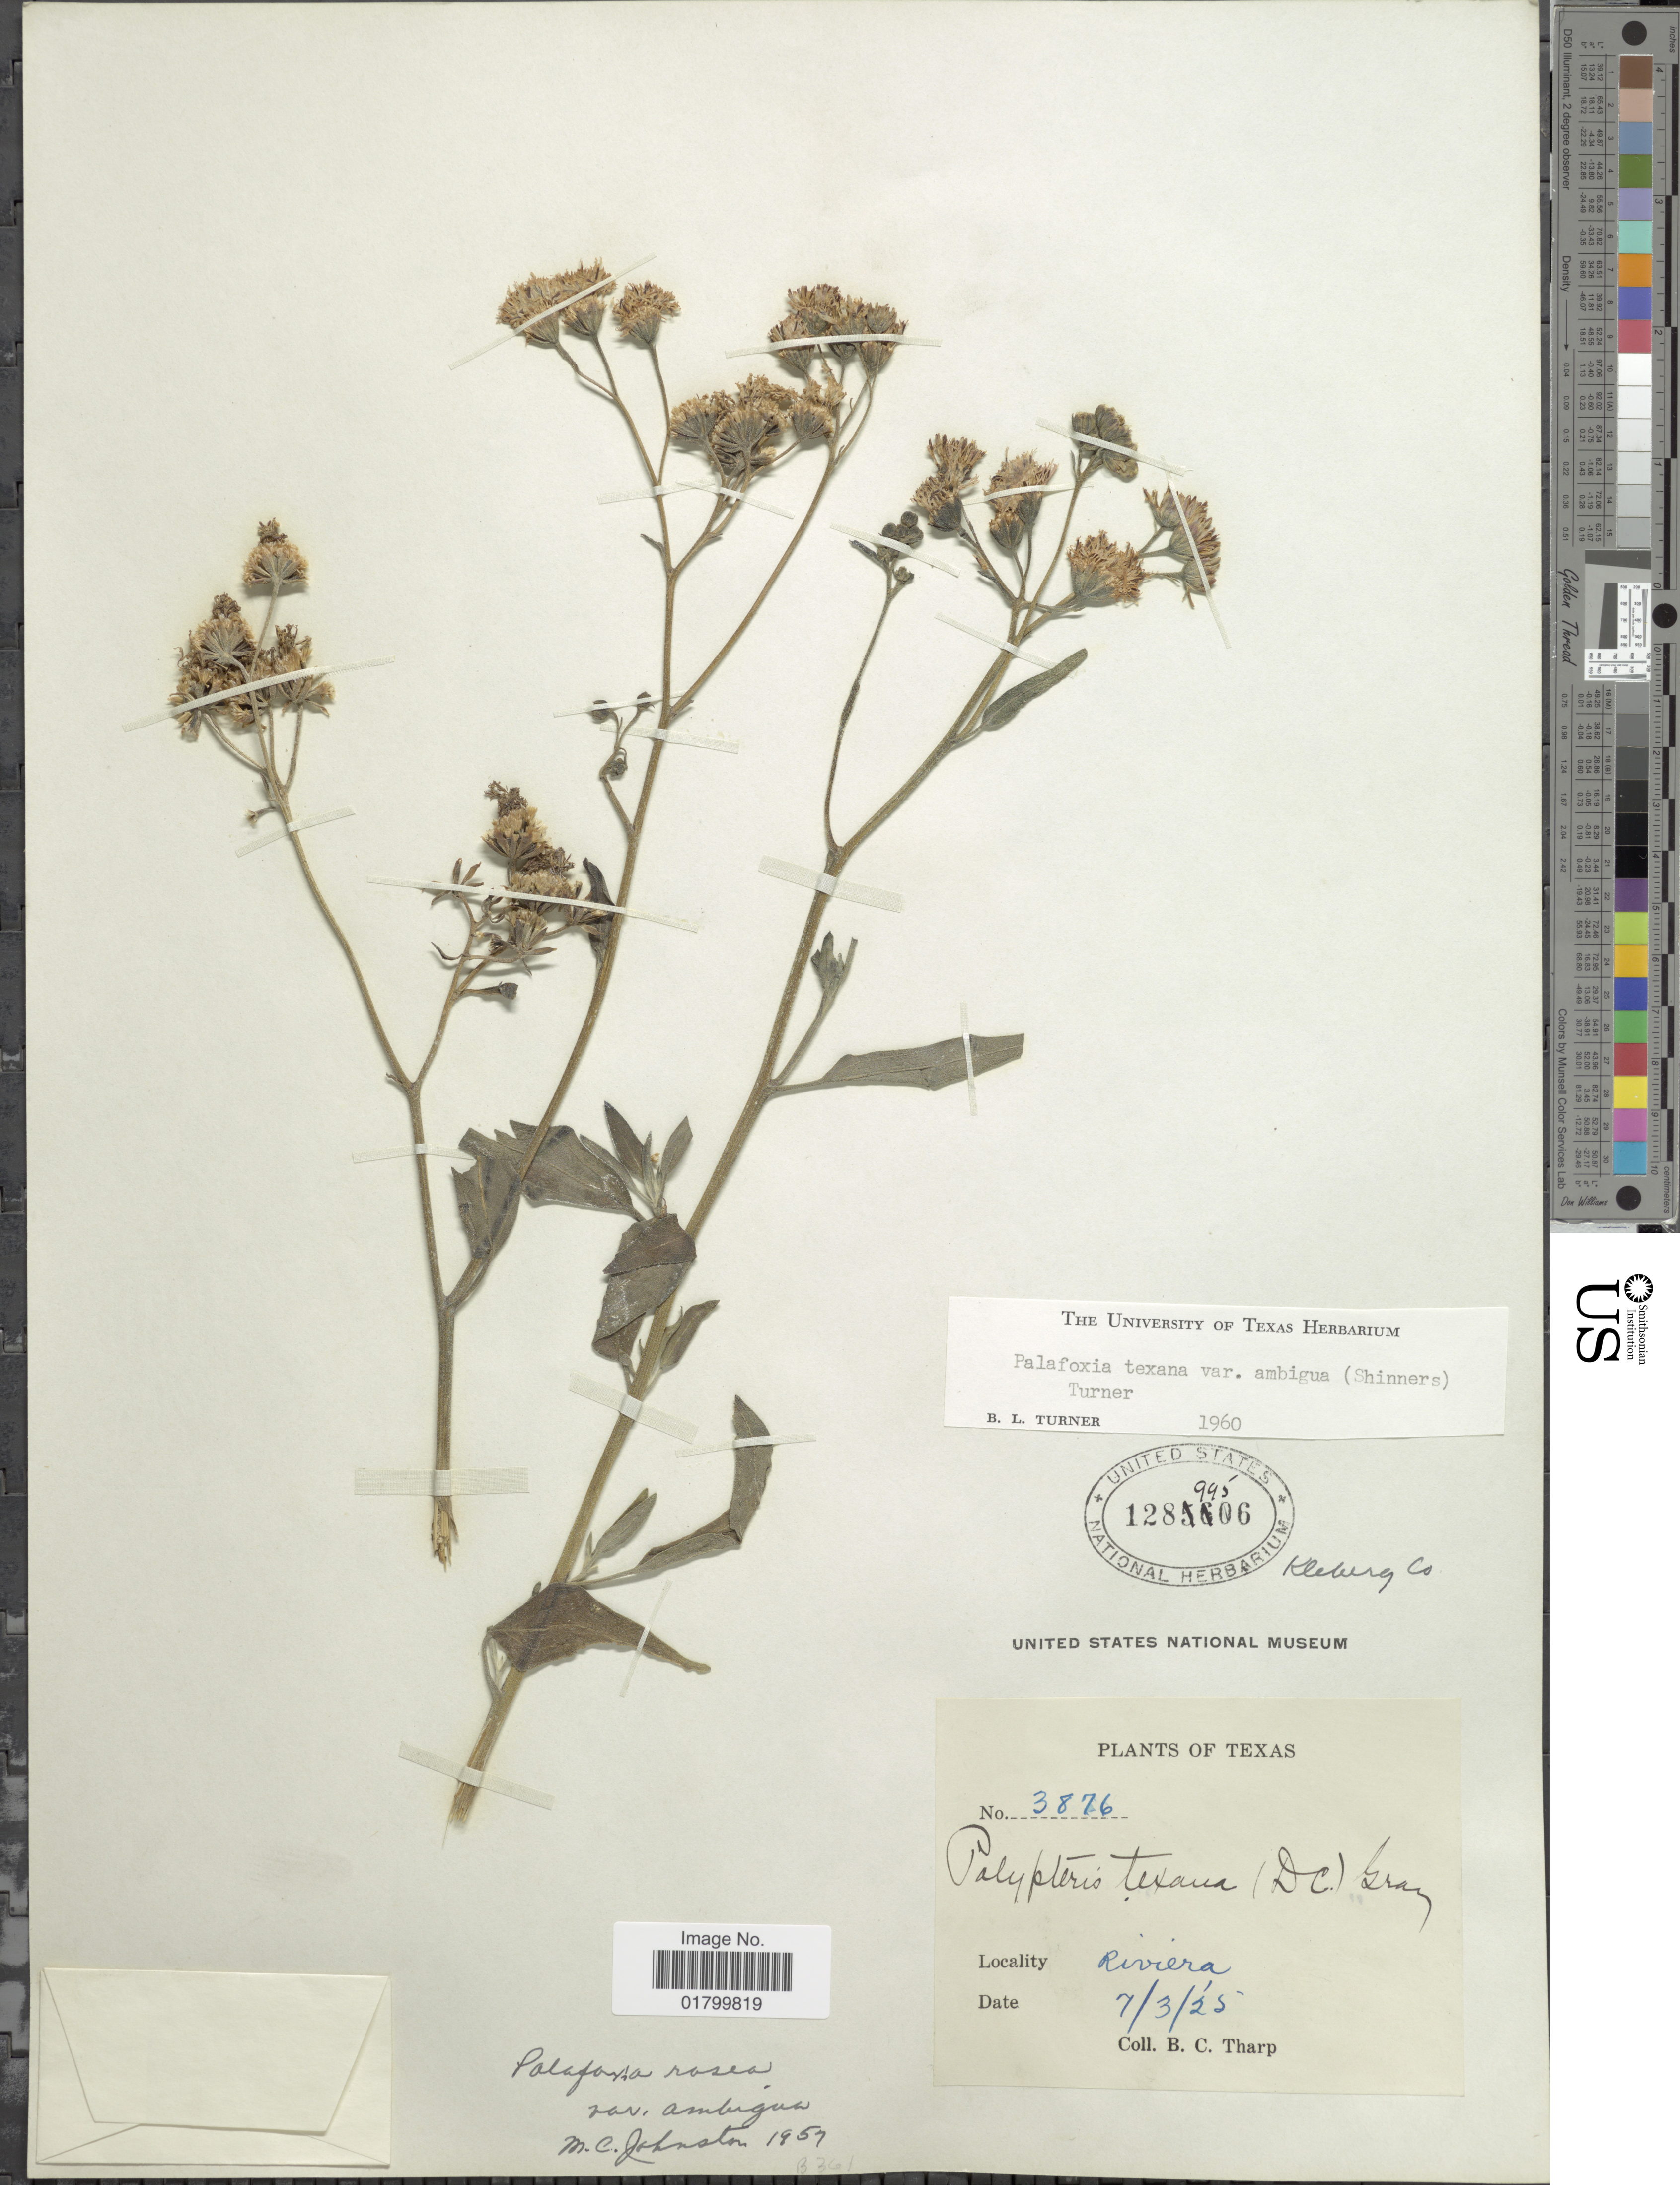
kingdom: Plantae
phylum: Tracheophyta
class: Magnoliopsida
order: Asterales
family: Asteraceae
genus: Palafoxia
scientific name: Palafoxia texana var. ambigua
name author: (Shinners) B.L. Turner & M.I. Morris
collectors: B. C. Tharp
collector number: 3876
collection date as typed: Transcribed d/m/y: 3/7/25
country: United States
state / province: Texas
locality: Riviera, Kleberg Co.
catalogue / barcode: US 1289956